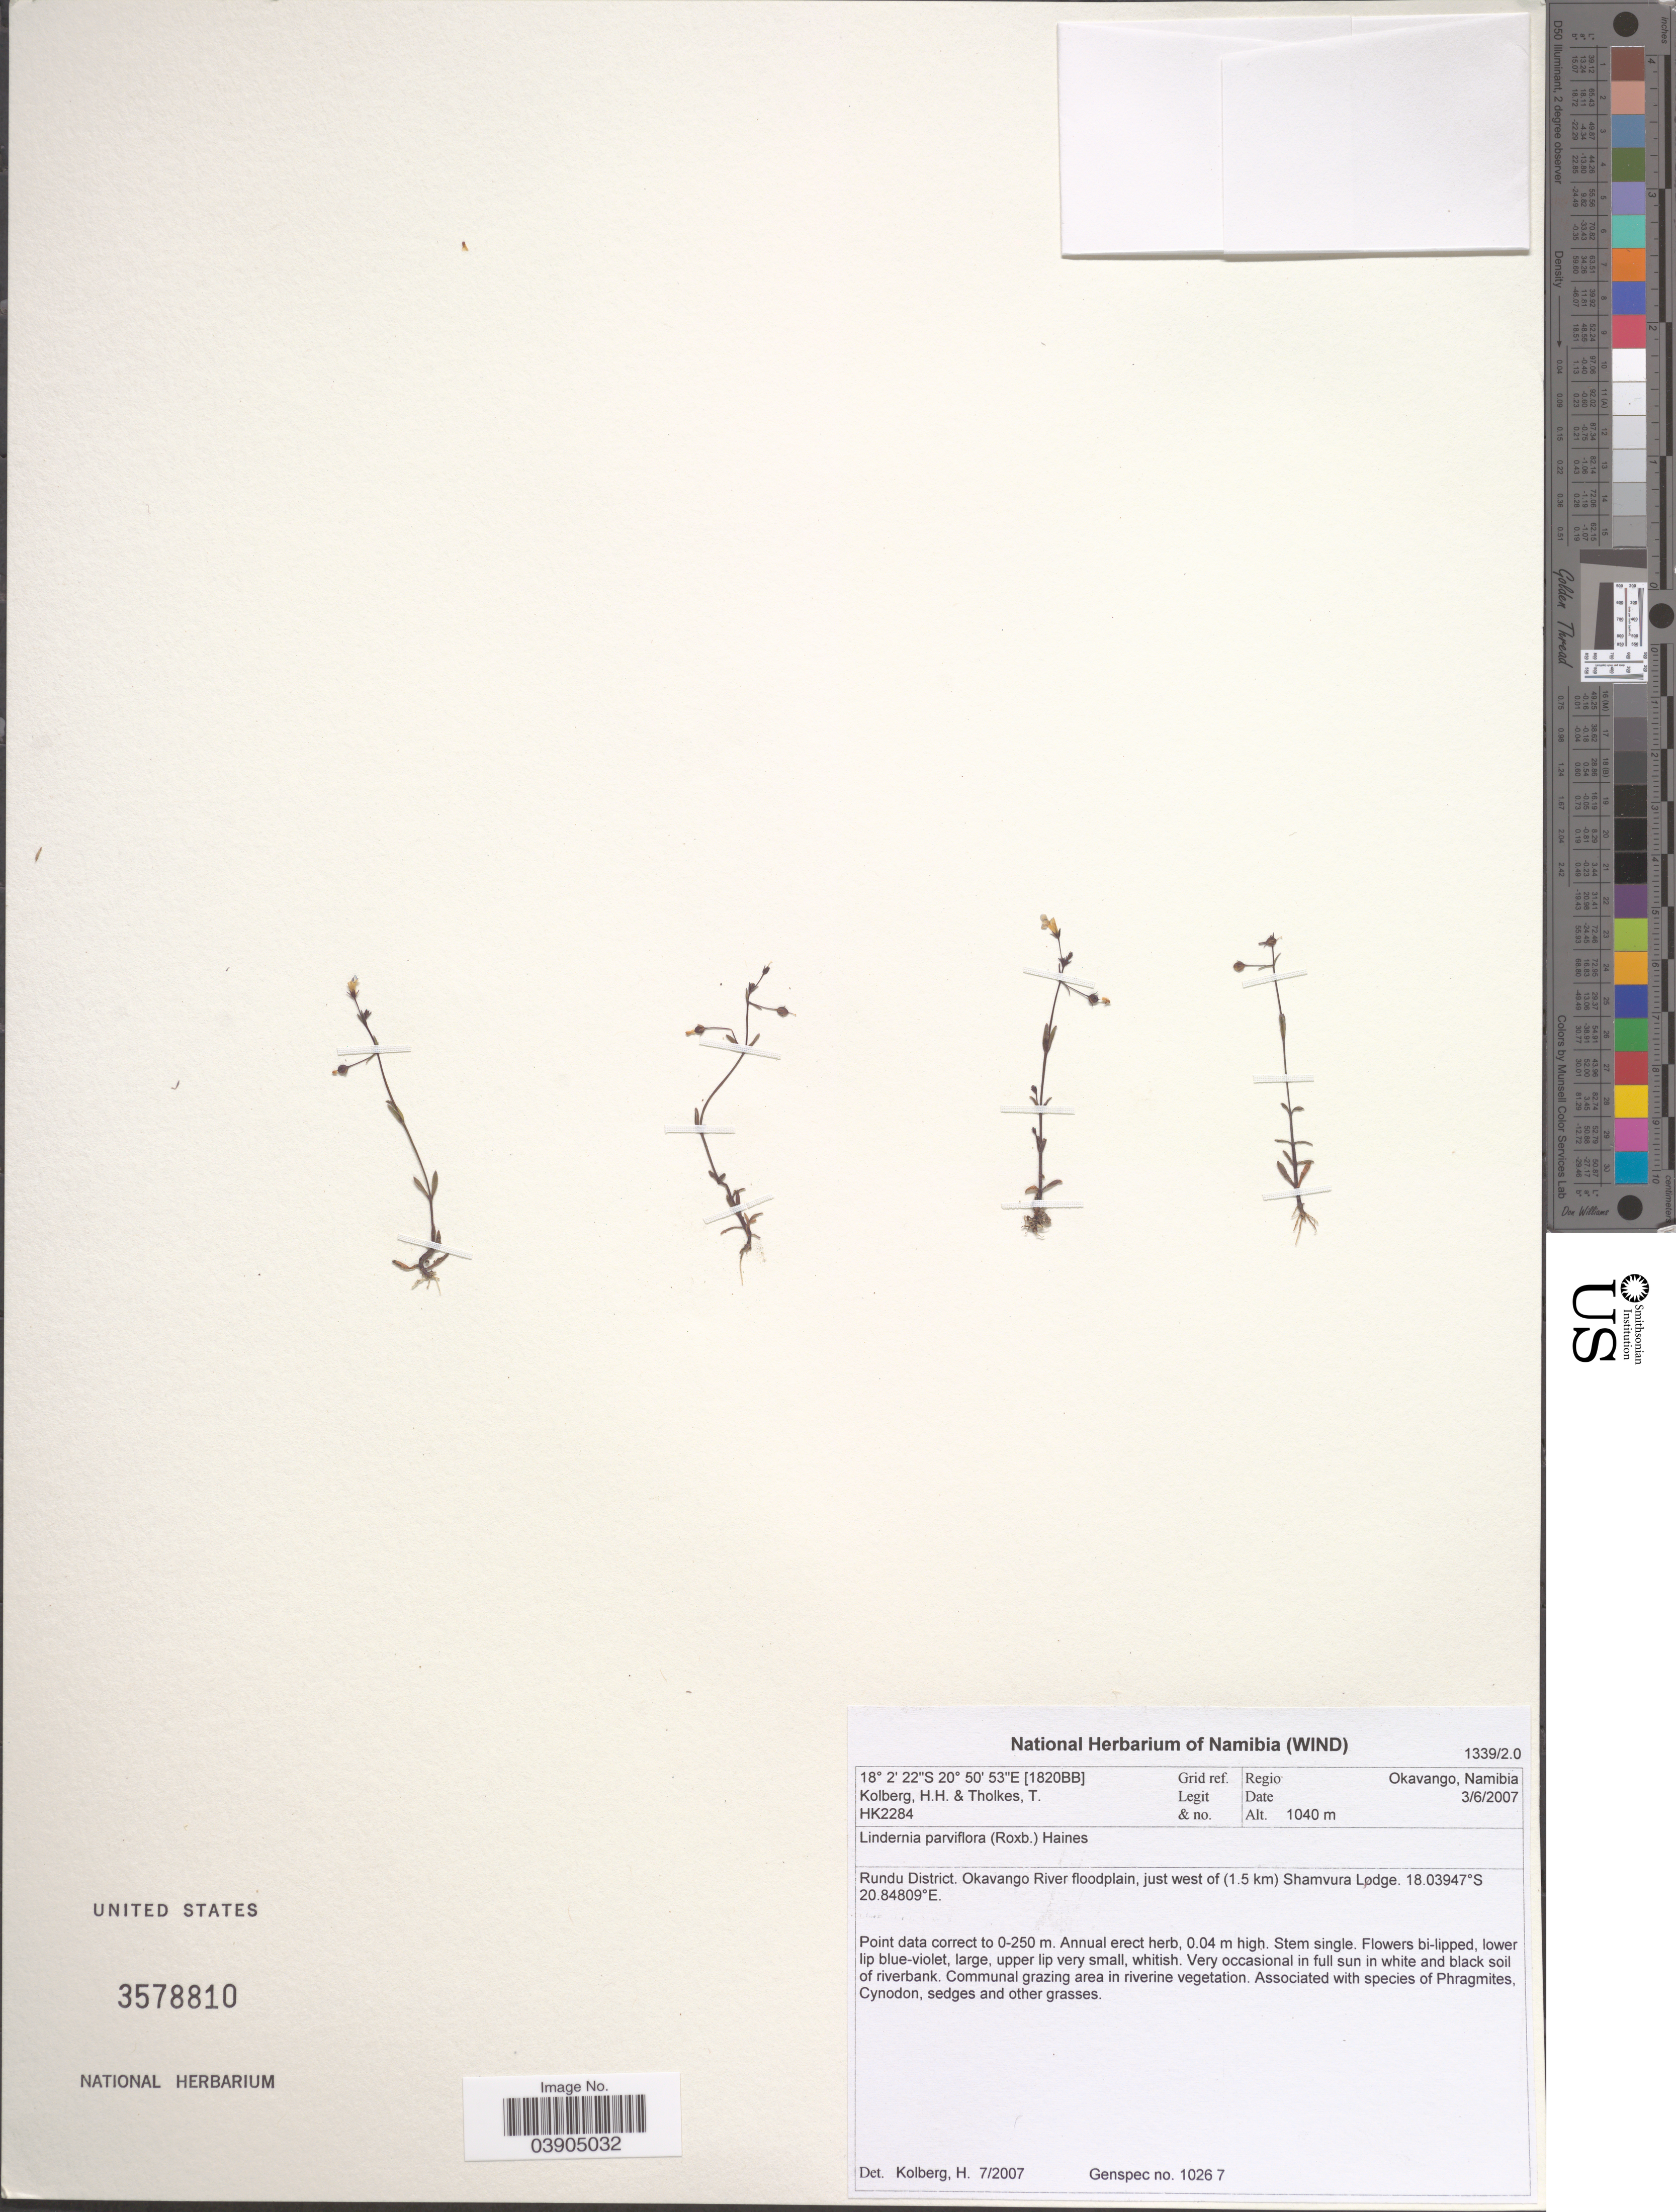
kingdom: Plantae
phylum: Tracheophyta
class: Magnoliopsida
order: Lamiales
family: Linderniaceae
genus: Lindernia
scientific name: Lindernia parviflora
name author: Haines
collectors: H. H. Kolberg & T. Tholkes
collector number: HK2284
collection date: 2007-06-03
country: Namibia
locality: [1820BB] Grid ref. Regio Okavango. Rundu District. Okavango River floodplain, just west of (1.5 km) Shamvura Lodge.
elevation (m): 1040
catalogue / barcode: US 3578810